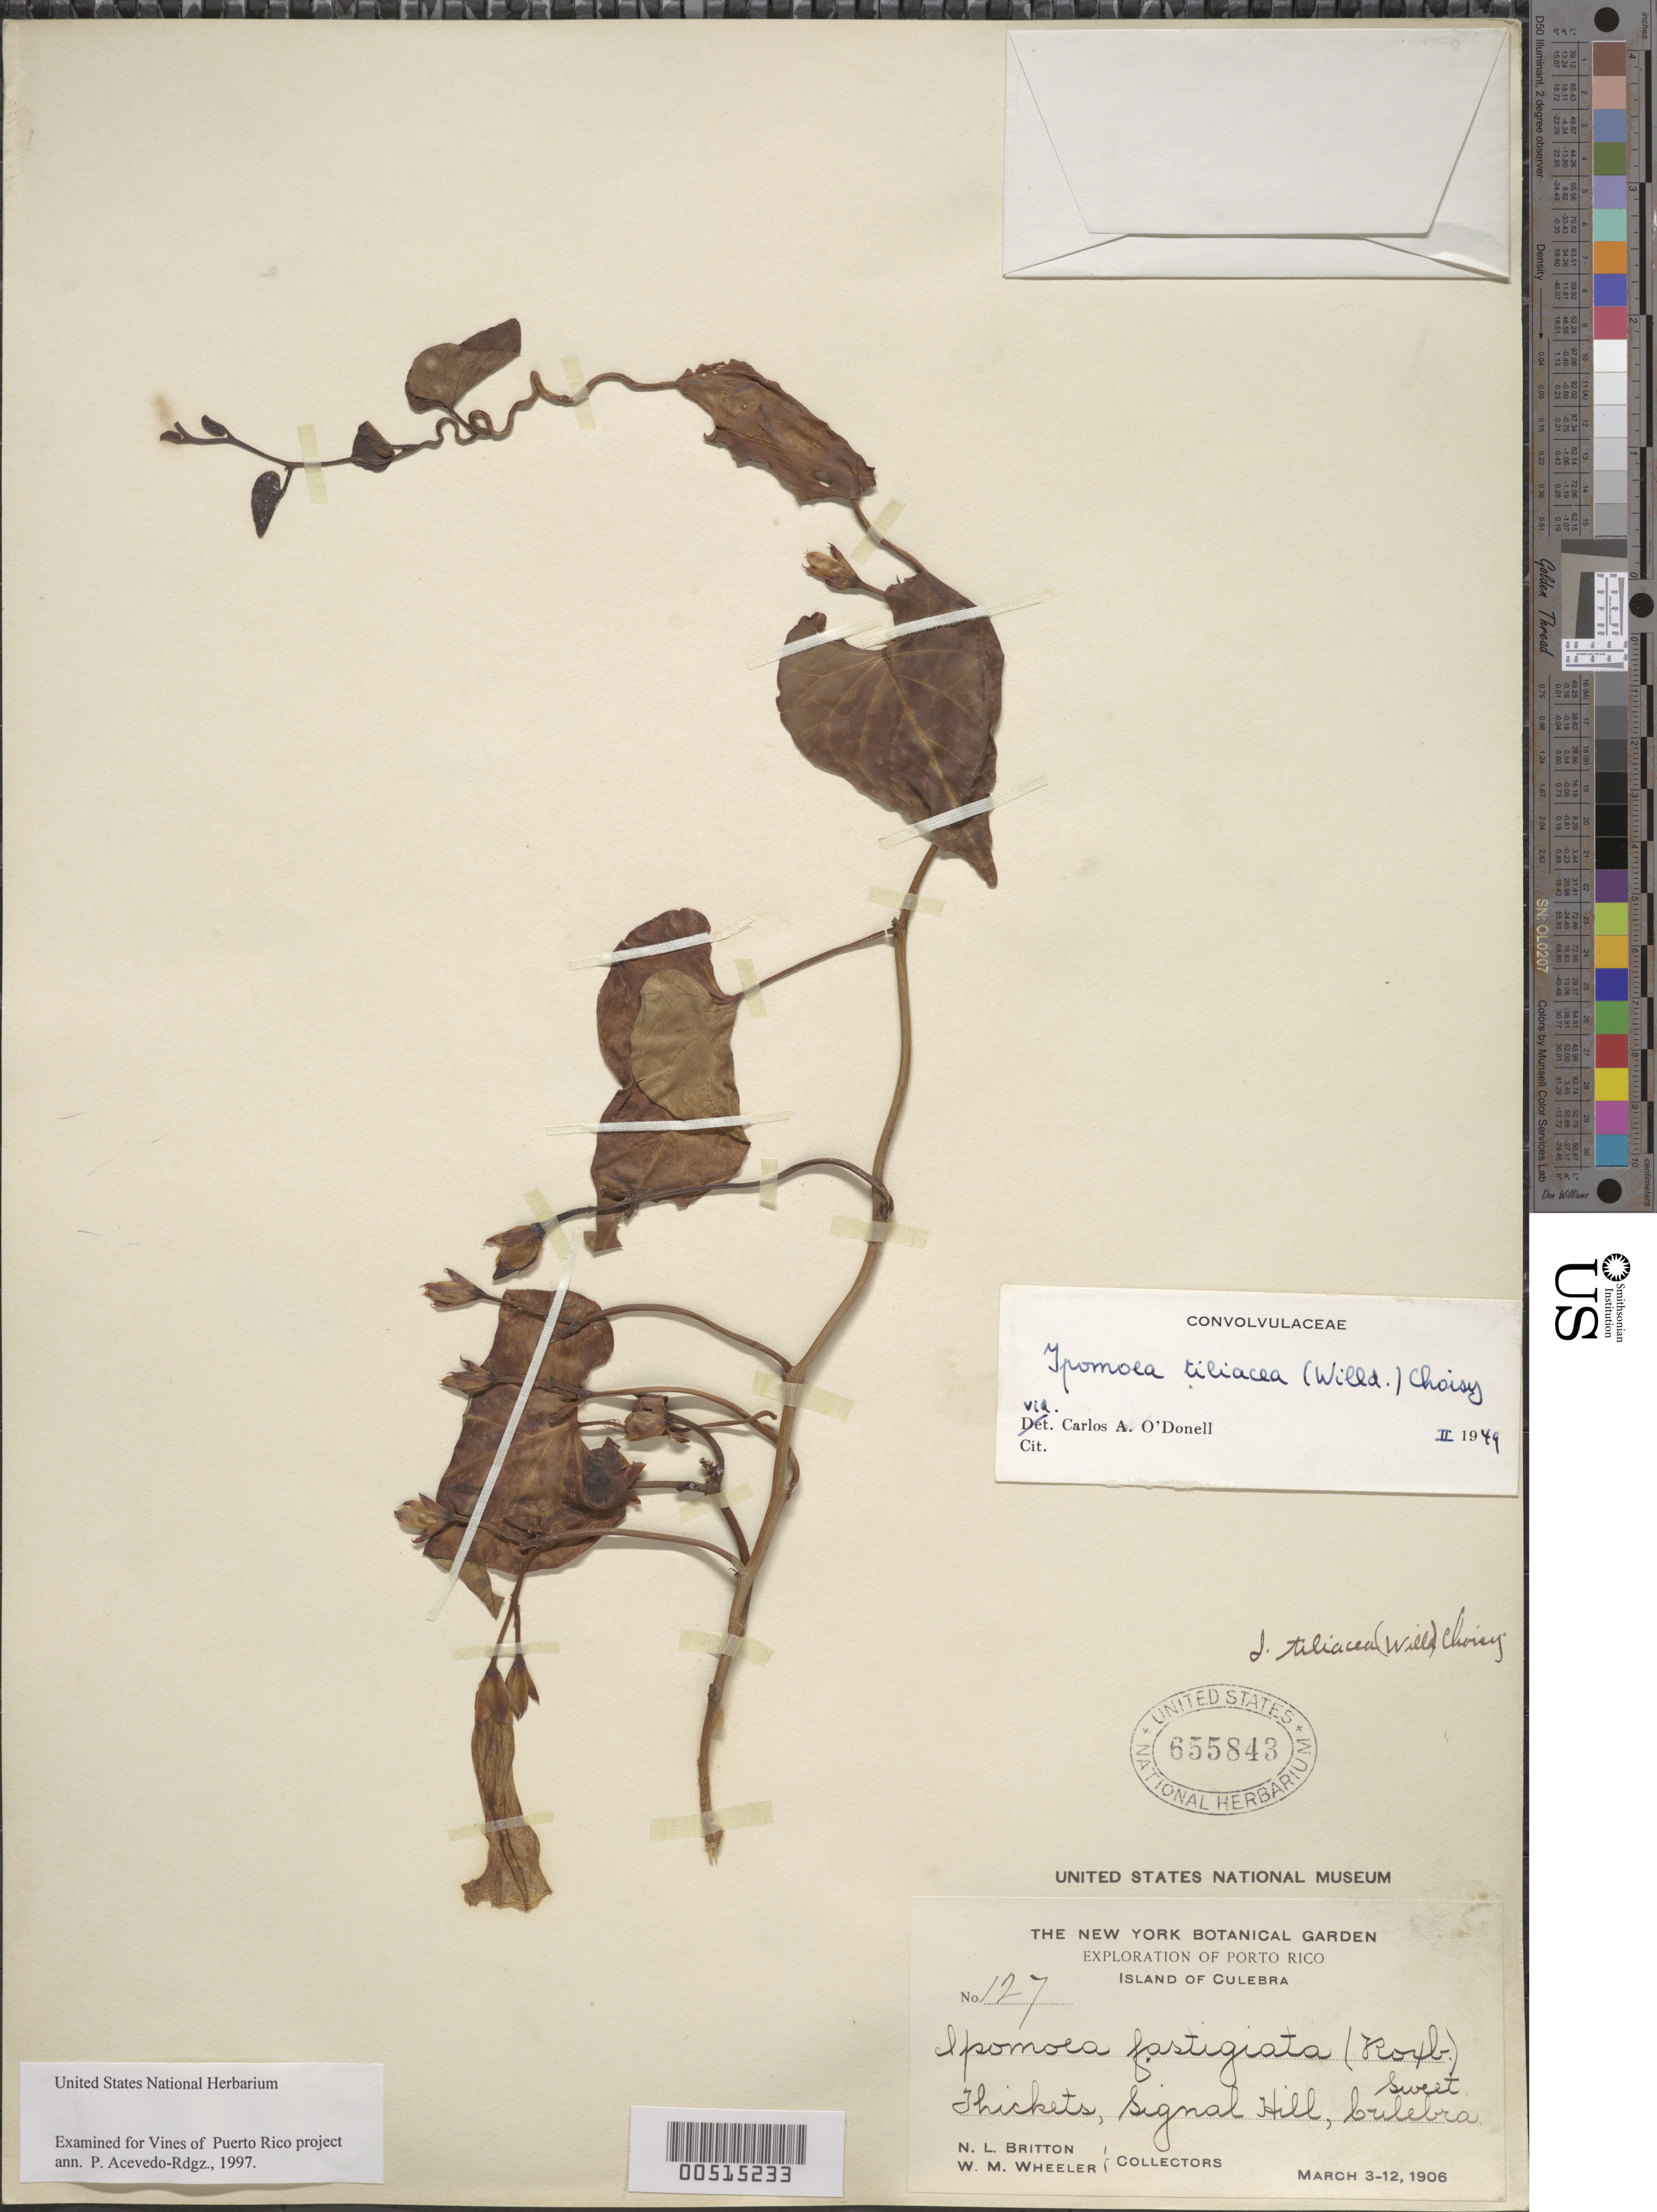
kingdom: Plantae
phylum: Tracheophyta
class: Magnoliopsida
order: Solanales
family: Convolvulaceae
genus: Ipomoea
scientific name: Ipomoea tiliacea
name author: (Willd.) Choisy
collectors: N. Britton & W. Wheeler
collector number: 127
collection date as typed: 03 Mar 1906 to 12 Mar 1906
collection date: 1906-03-03/1906-03-12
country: Puerto Rico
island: Greater Antilles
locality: Culebra Island: Signal Hill. Thickets.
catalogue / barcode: US 655843